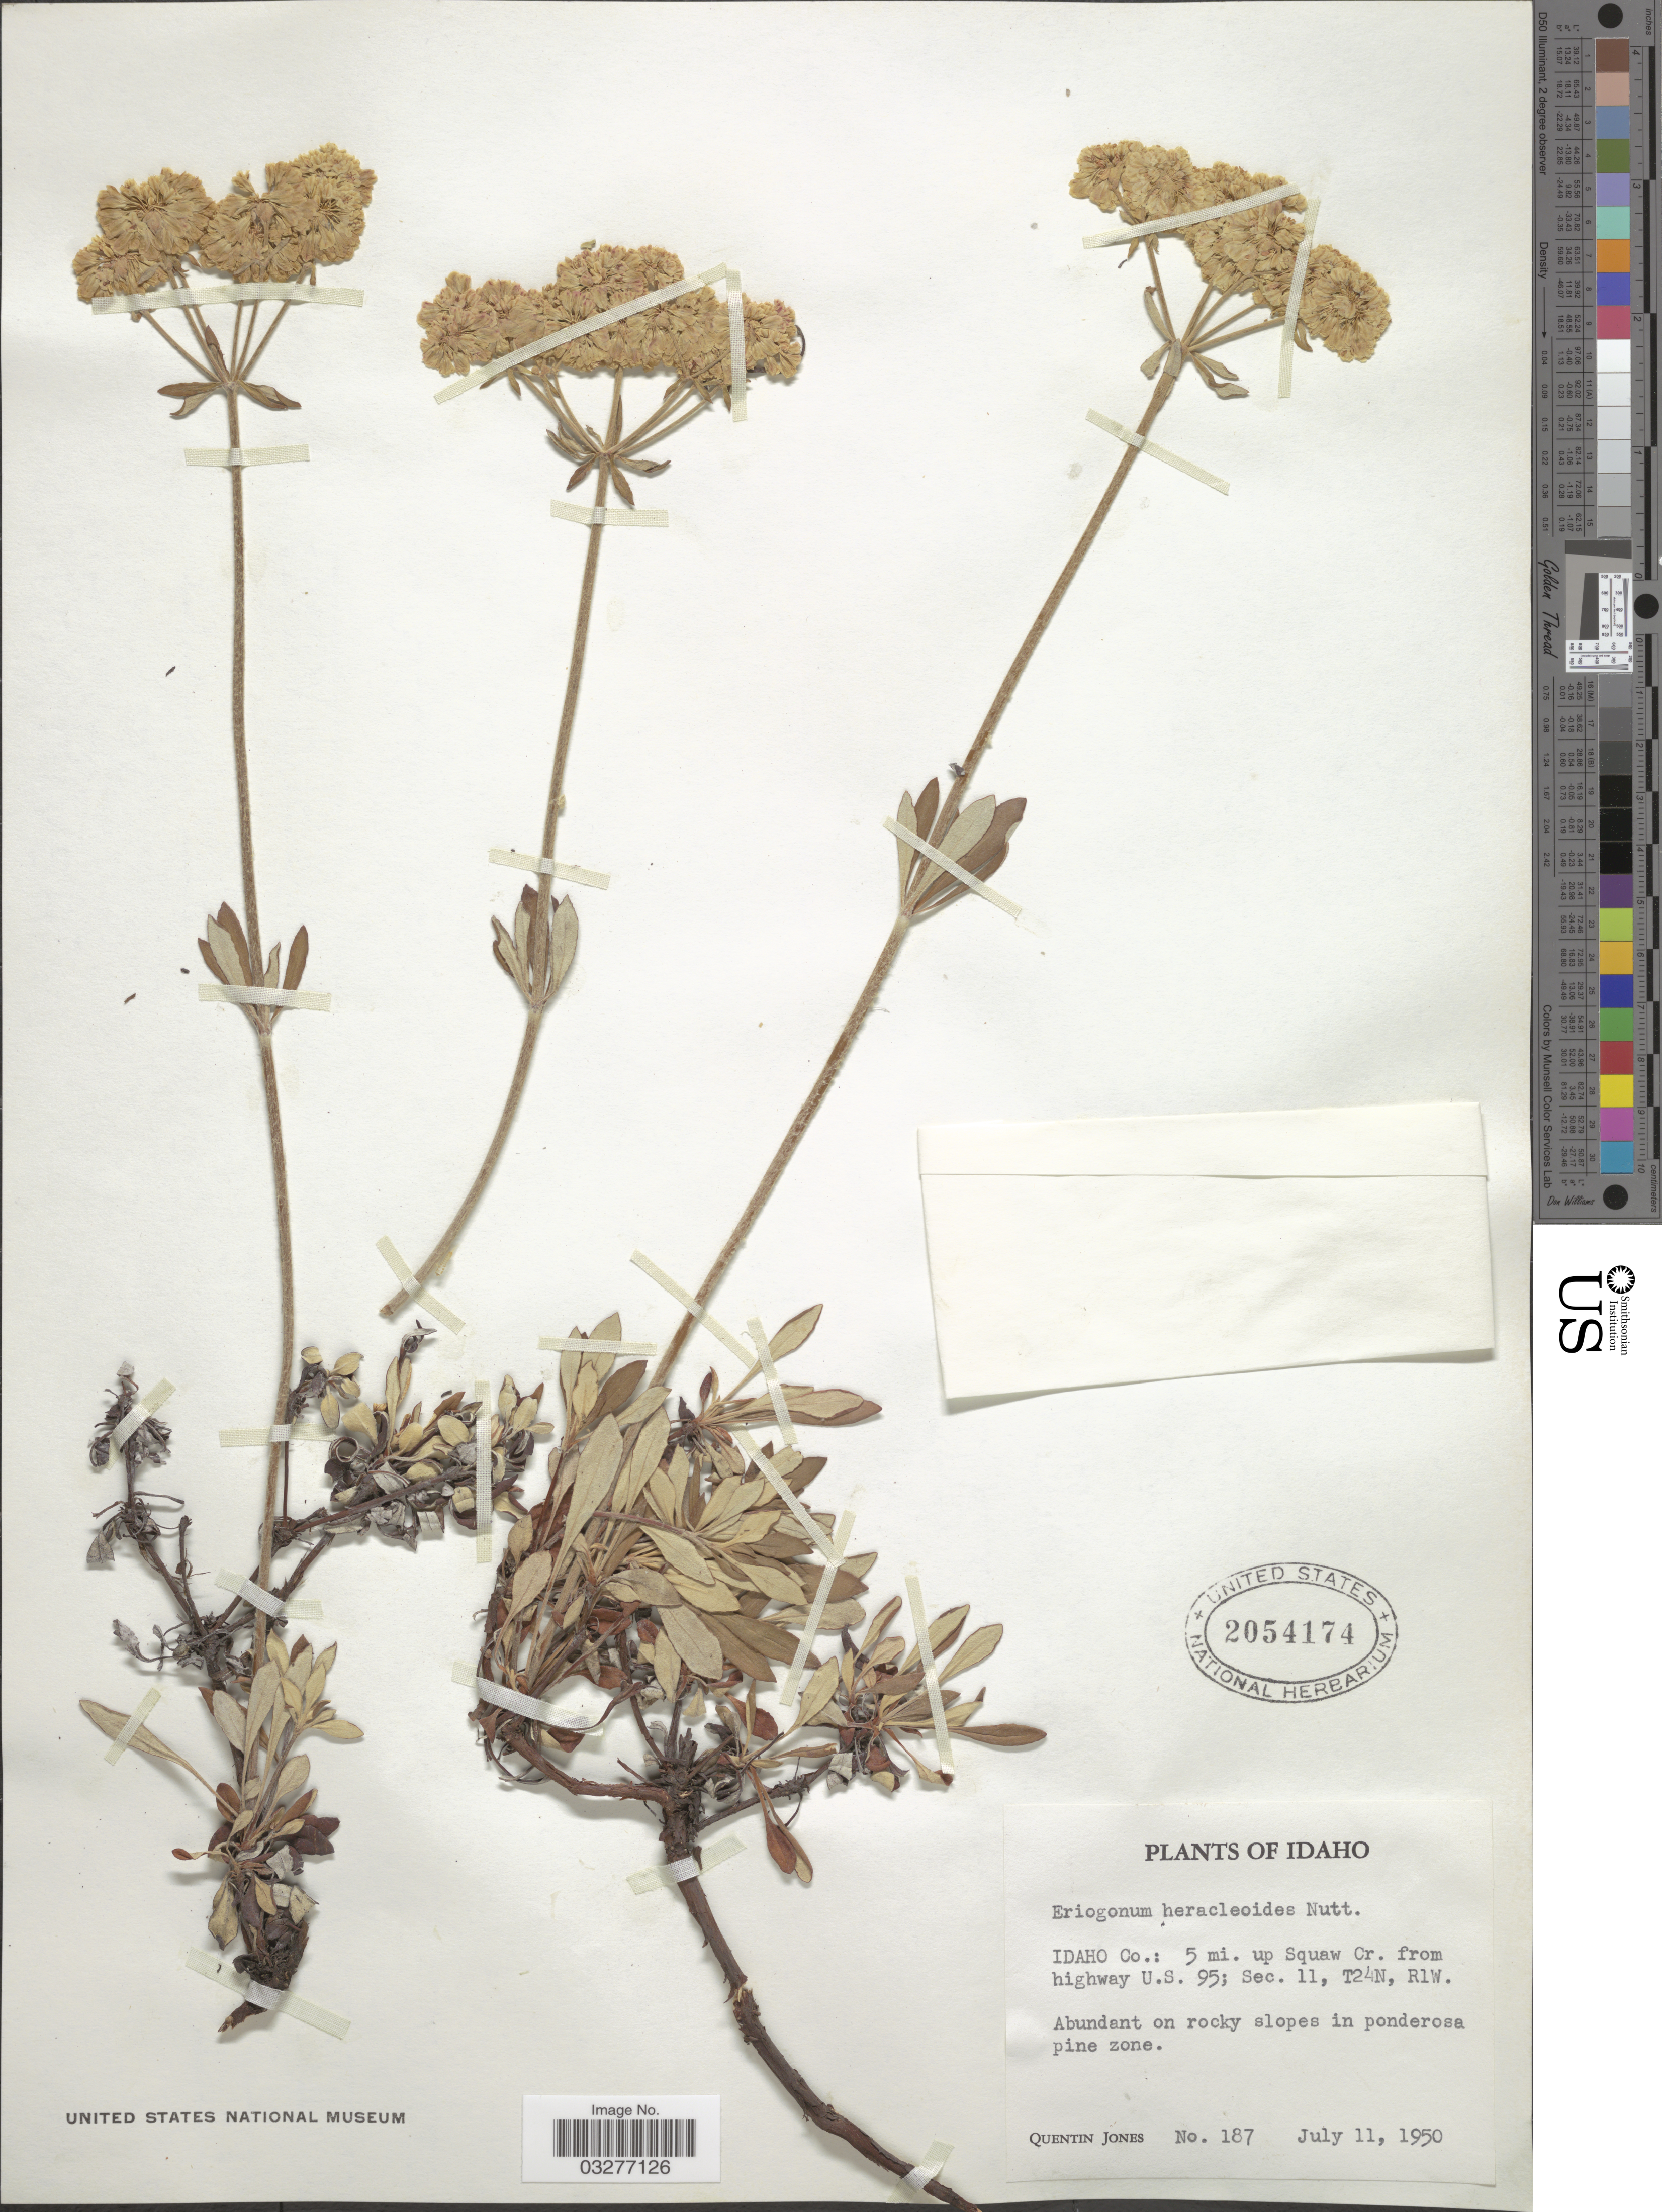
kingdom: Plantae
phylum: Tracheophyta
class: Magnoliopsida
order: Caryophyllales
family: Polygonaceae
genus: Eriogonum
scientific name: Eriogonum heracleoides var. heracleoides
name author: Nutt.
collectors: Q. Jones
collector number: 187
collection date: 1950-07-11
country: United States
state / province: Idaho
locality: Idaho Co.: 5 mi. up Squaw Cr. from highway U.S. 95; Sec. 11, T24N, R1W.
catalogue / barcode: US 2054174